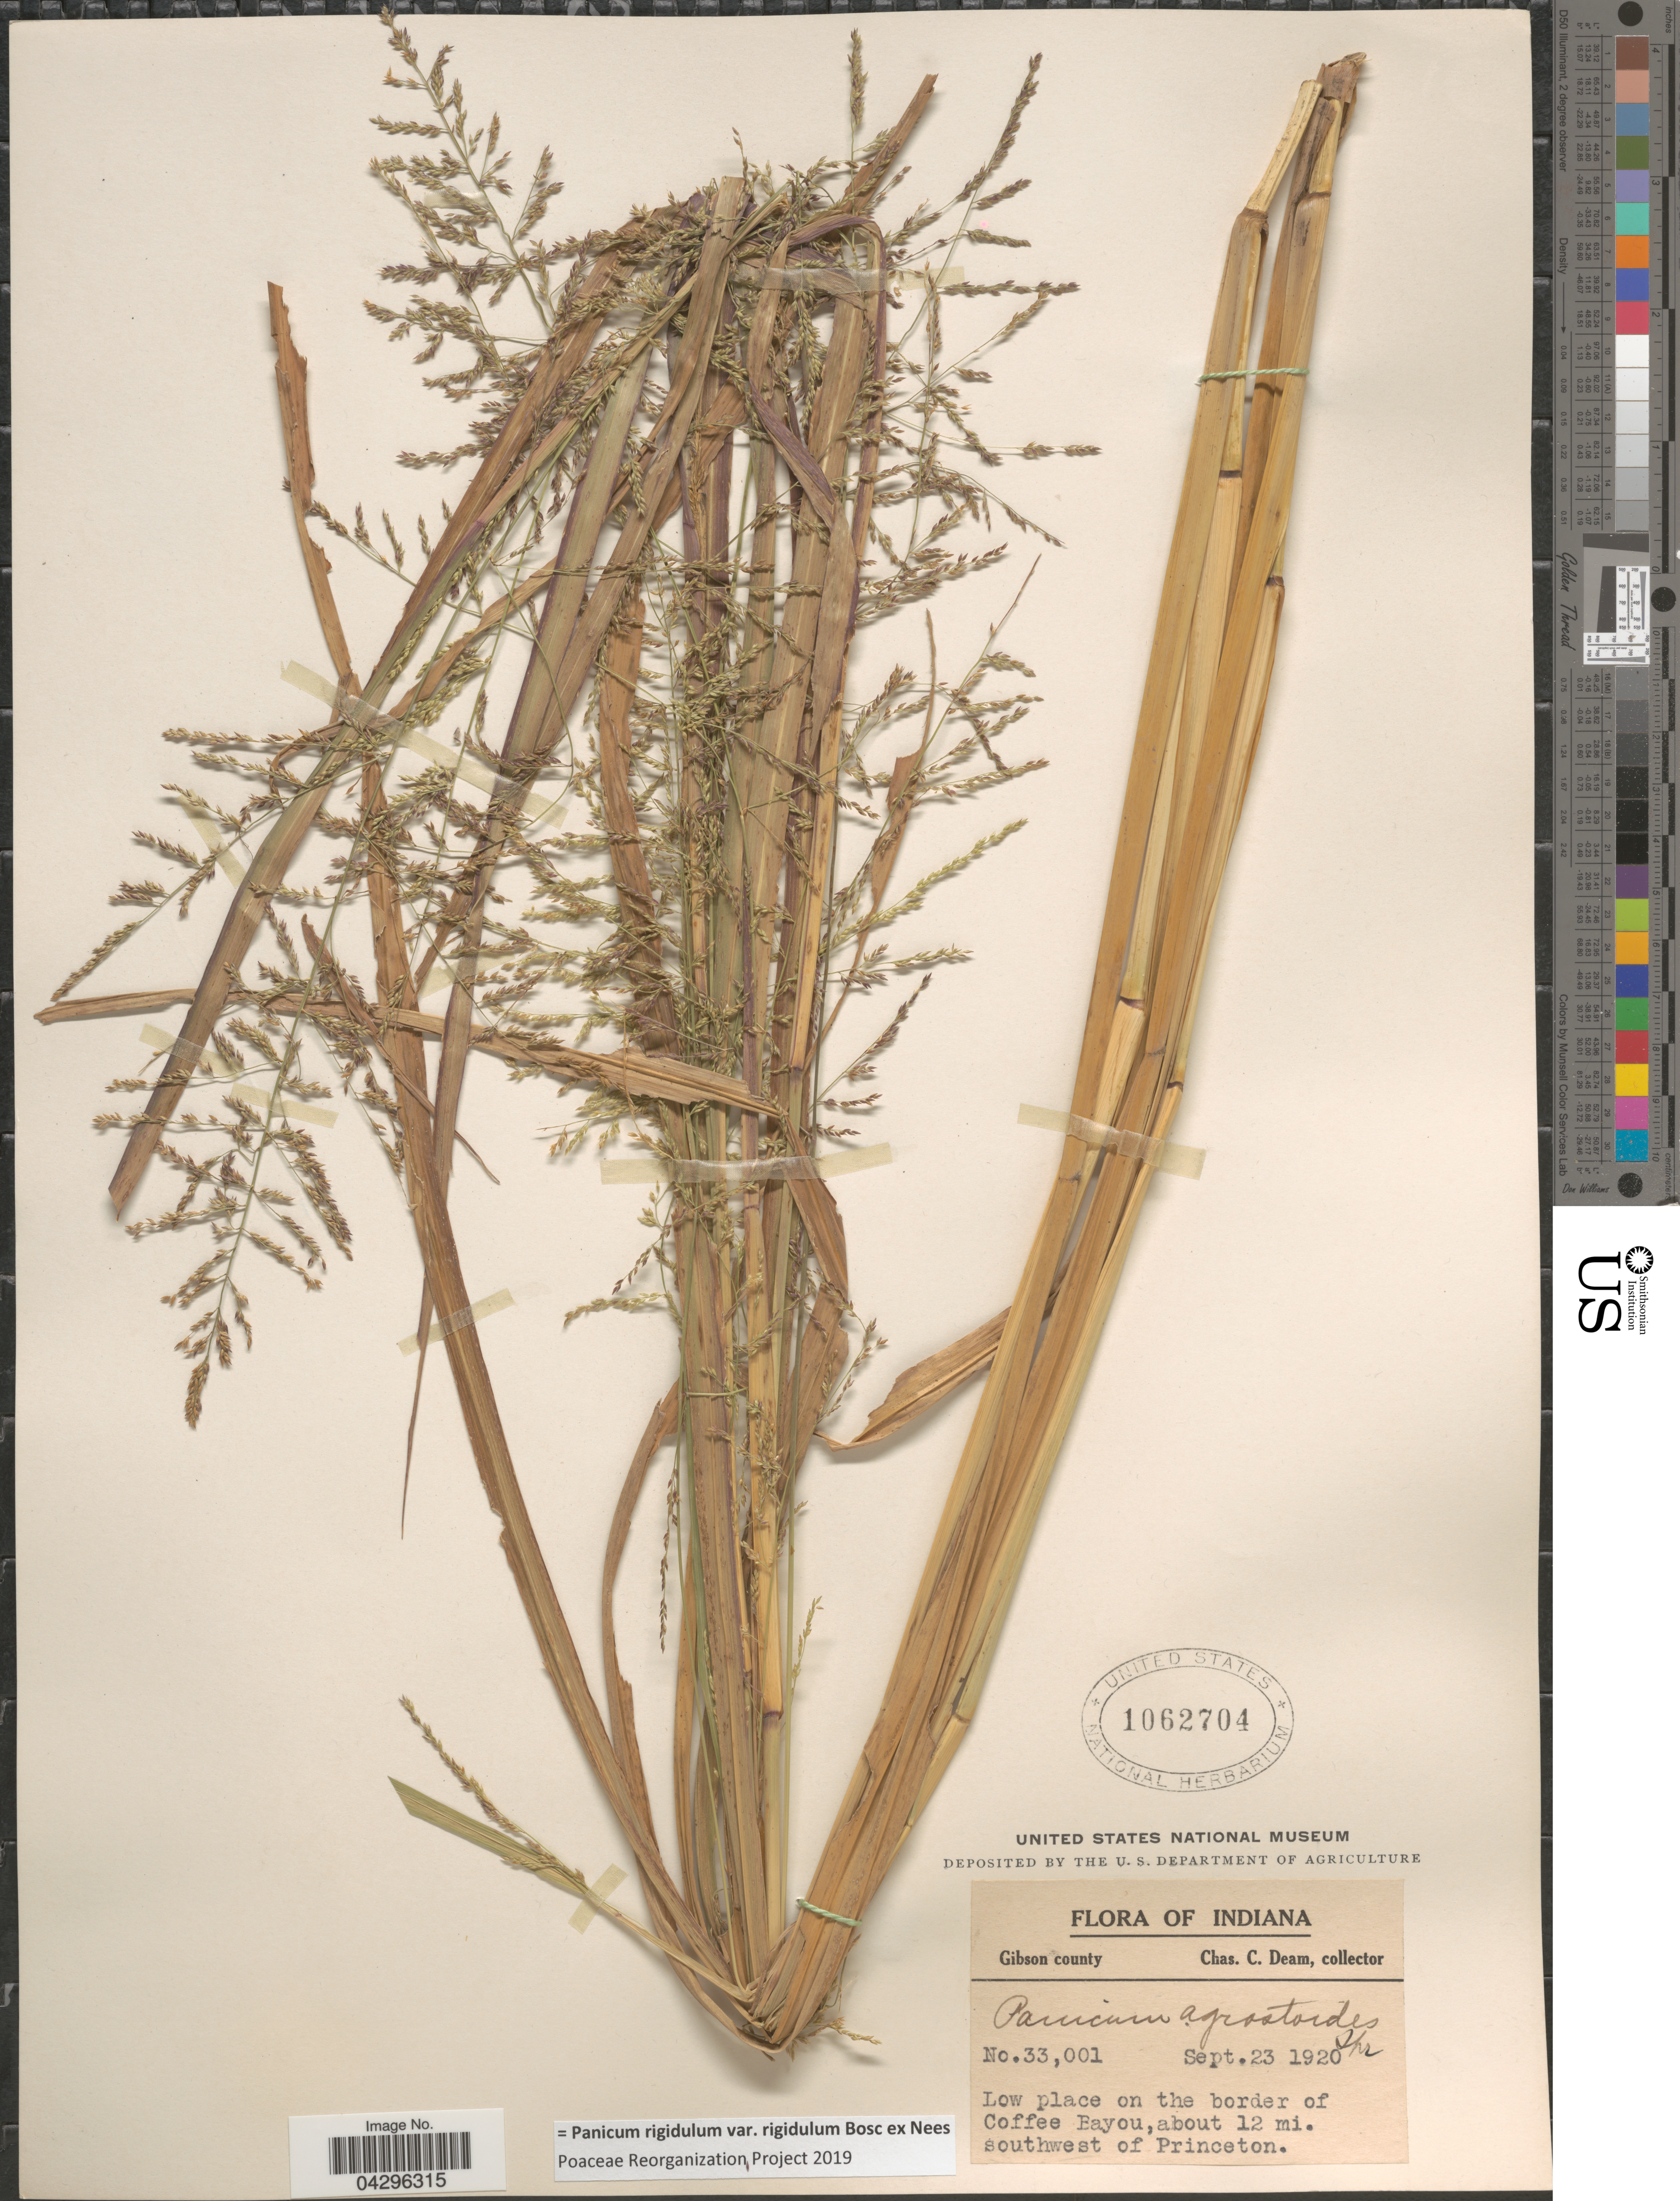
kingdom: Plantae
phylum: Tracheophyta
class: Liliopsida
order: Poales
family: Poaceae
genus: Panicum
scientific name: Panicum rigidulum var. rigidulum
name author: Bosc ex Nees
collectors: C. C. Deam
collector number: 33001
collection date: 1920-09-23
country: United States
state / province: Indiana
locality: Gibson county. Low place on the border of Coffee Bayou, about 12 mi. southwest of Princeton.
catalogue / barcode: US 1062704